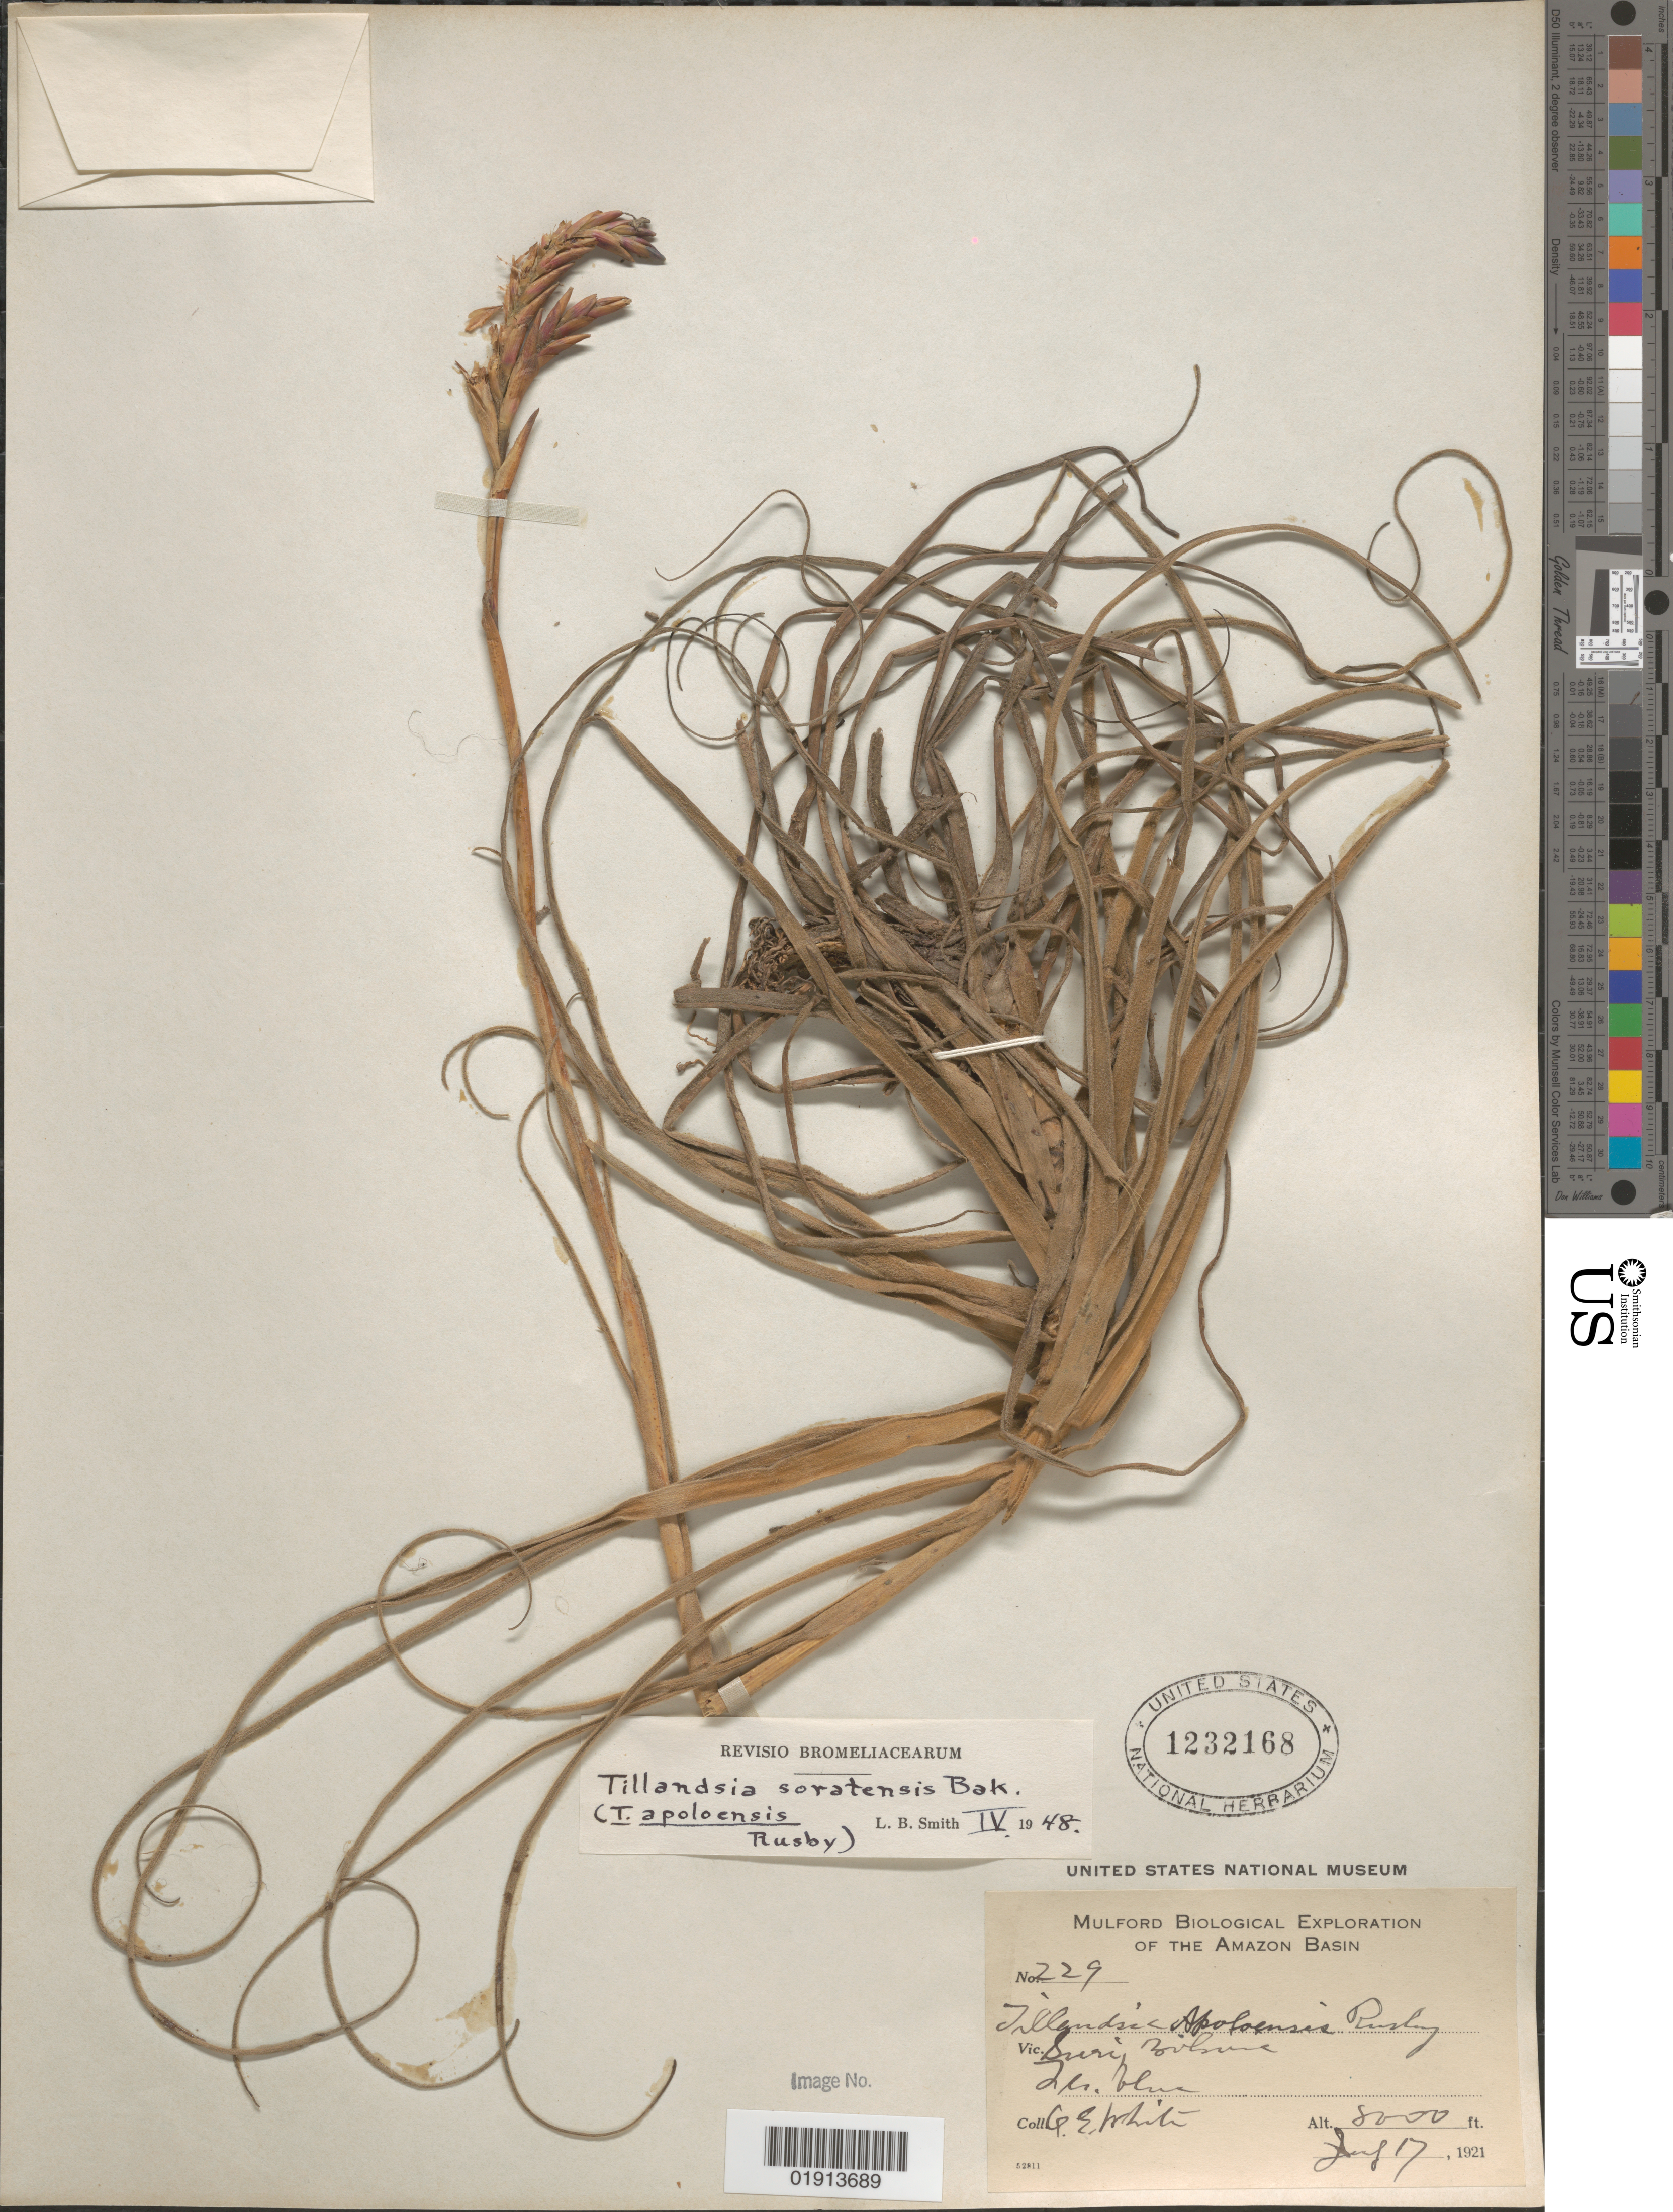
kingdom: Plantae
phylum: Tracheophyta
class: Liliopsida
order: Poales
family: Bromeliaceae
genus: Tillandsia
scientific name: Tillandsia streptocarpa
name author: Baker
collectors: O. E. White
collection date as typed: July 17, 1921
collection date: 1921-07-17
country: Bolivia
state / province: La Paz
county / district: Inquisivi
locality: Suri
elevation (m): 2438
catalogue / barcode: US 1232168